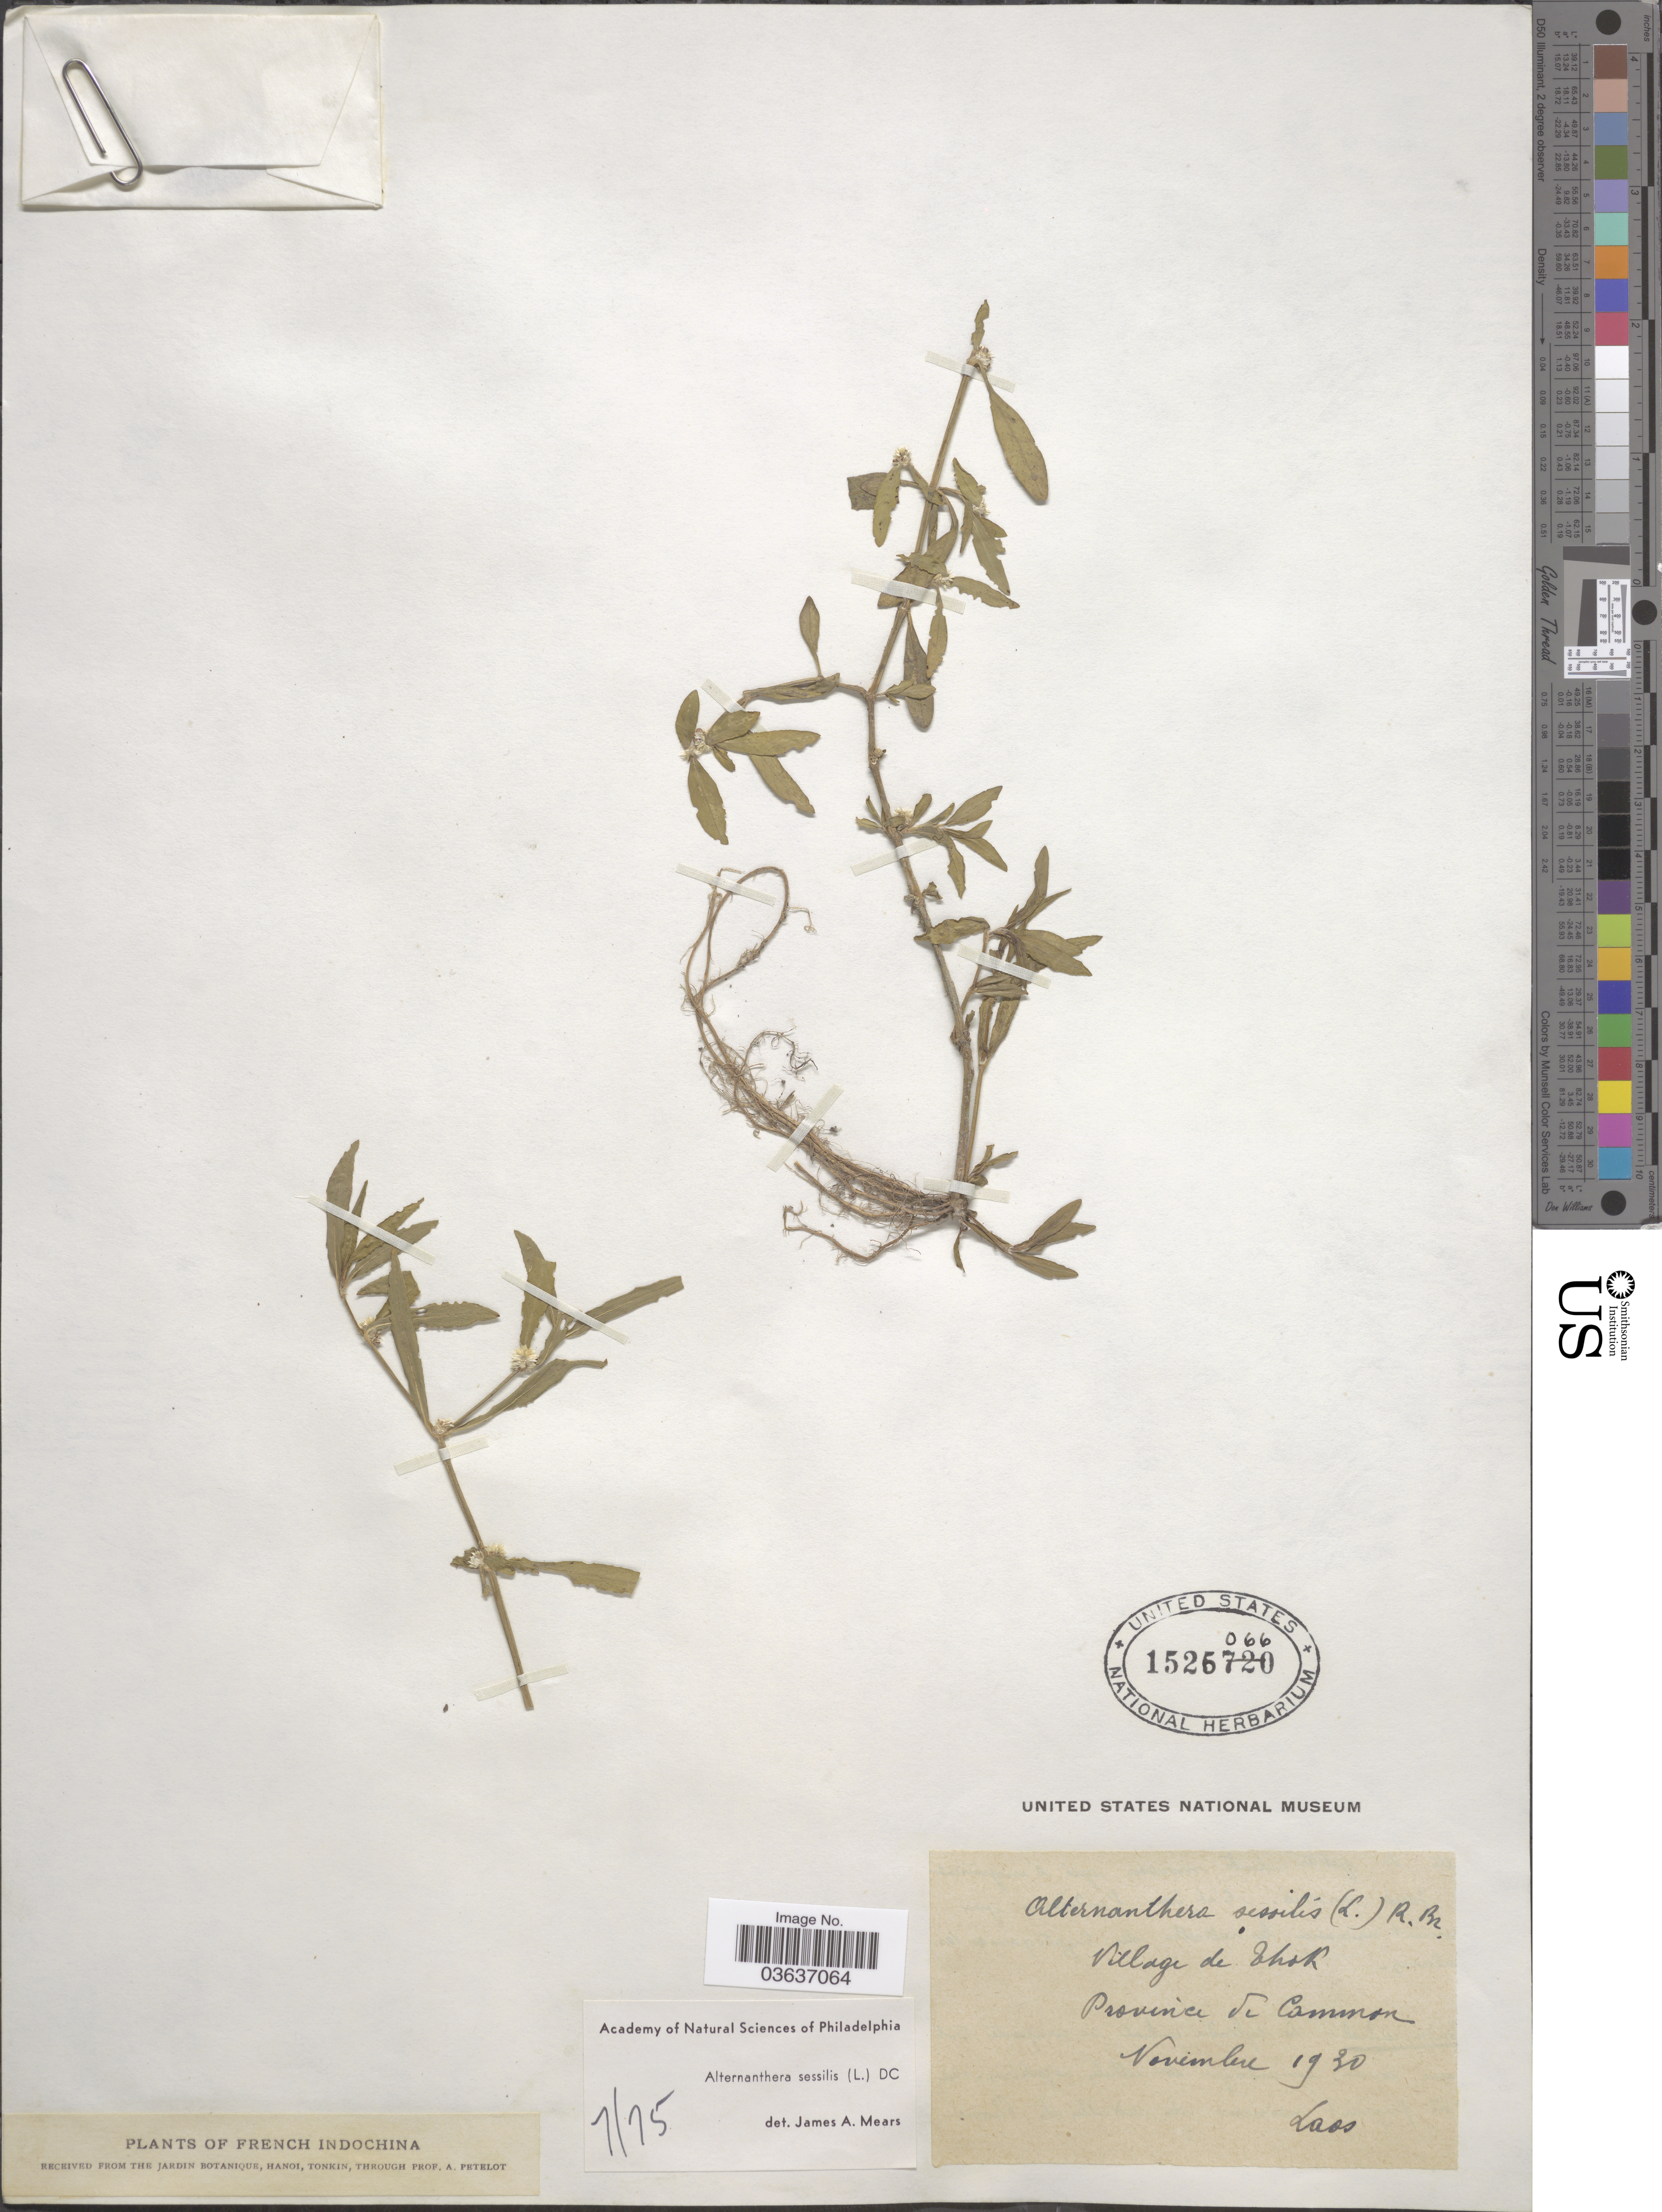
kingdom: Plantae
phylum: Tracheophyta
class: Magnoliopsida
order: Caryophyllales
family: Amaranthaceae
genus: Alternanthera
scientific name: Alternanthera sessilis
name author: (L.) DC.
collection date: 1930-11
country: Laos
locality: French Indochina. Village de Thok [interpreted]. Province de Cammon [interpreted].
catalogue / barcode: US 1525066